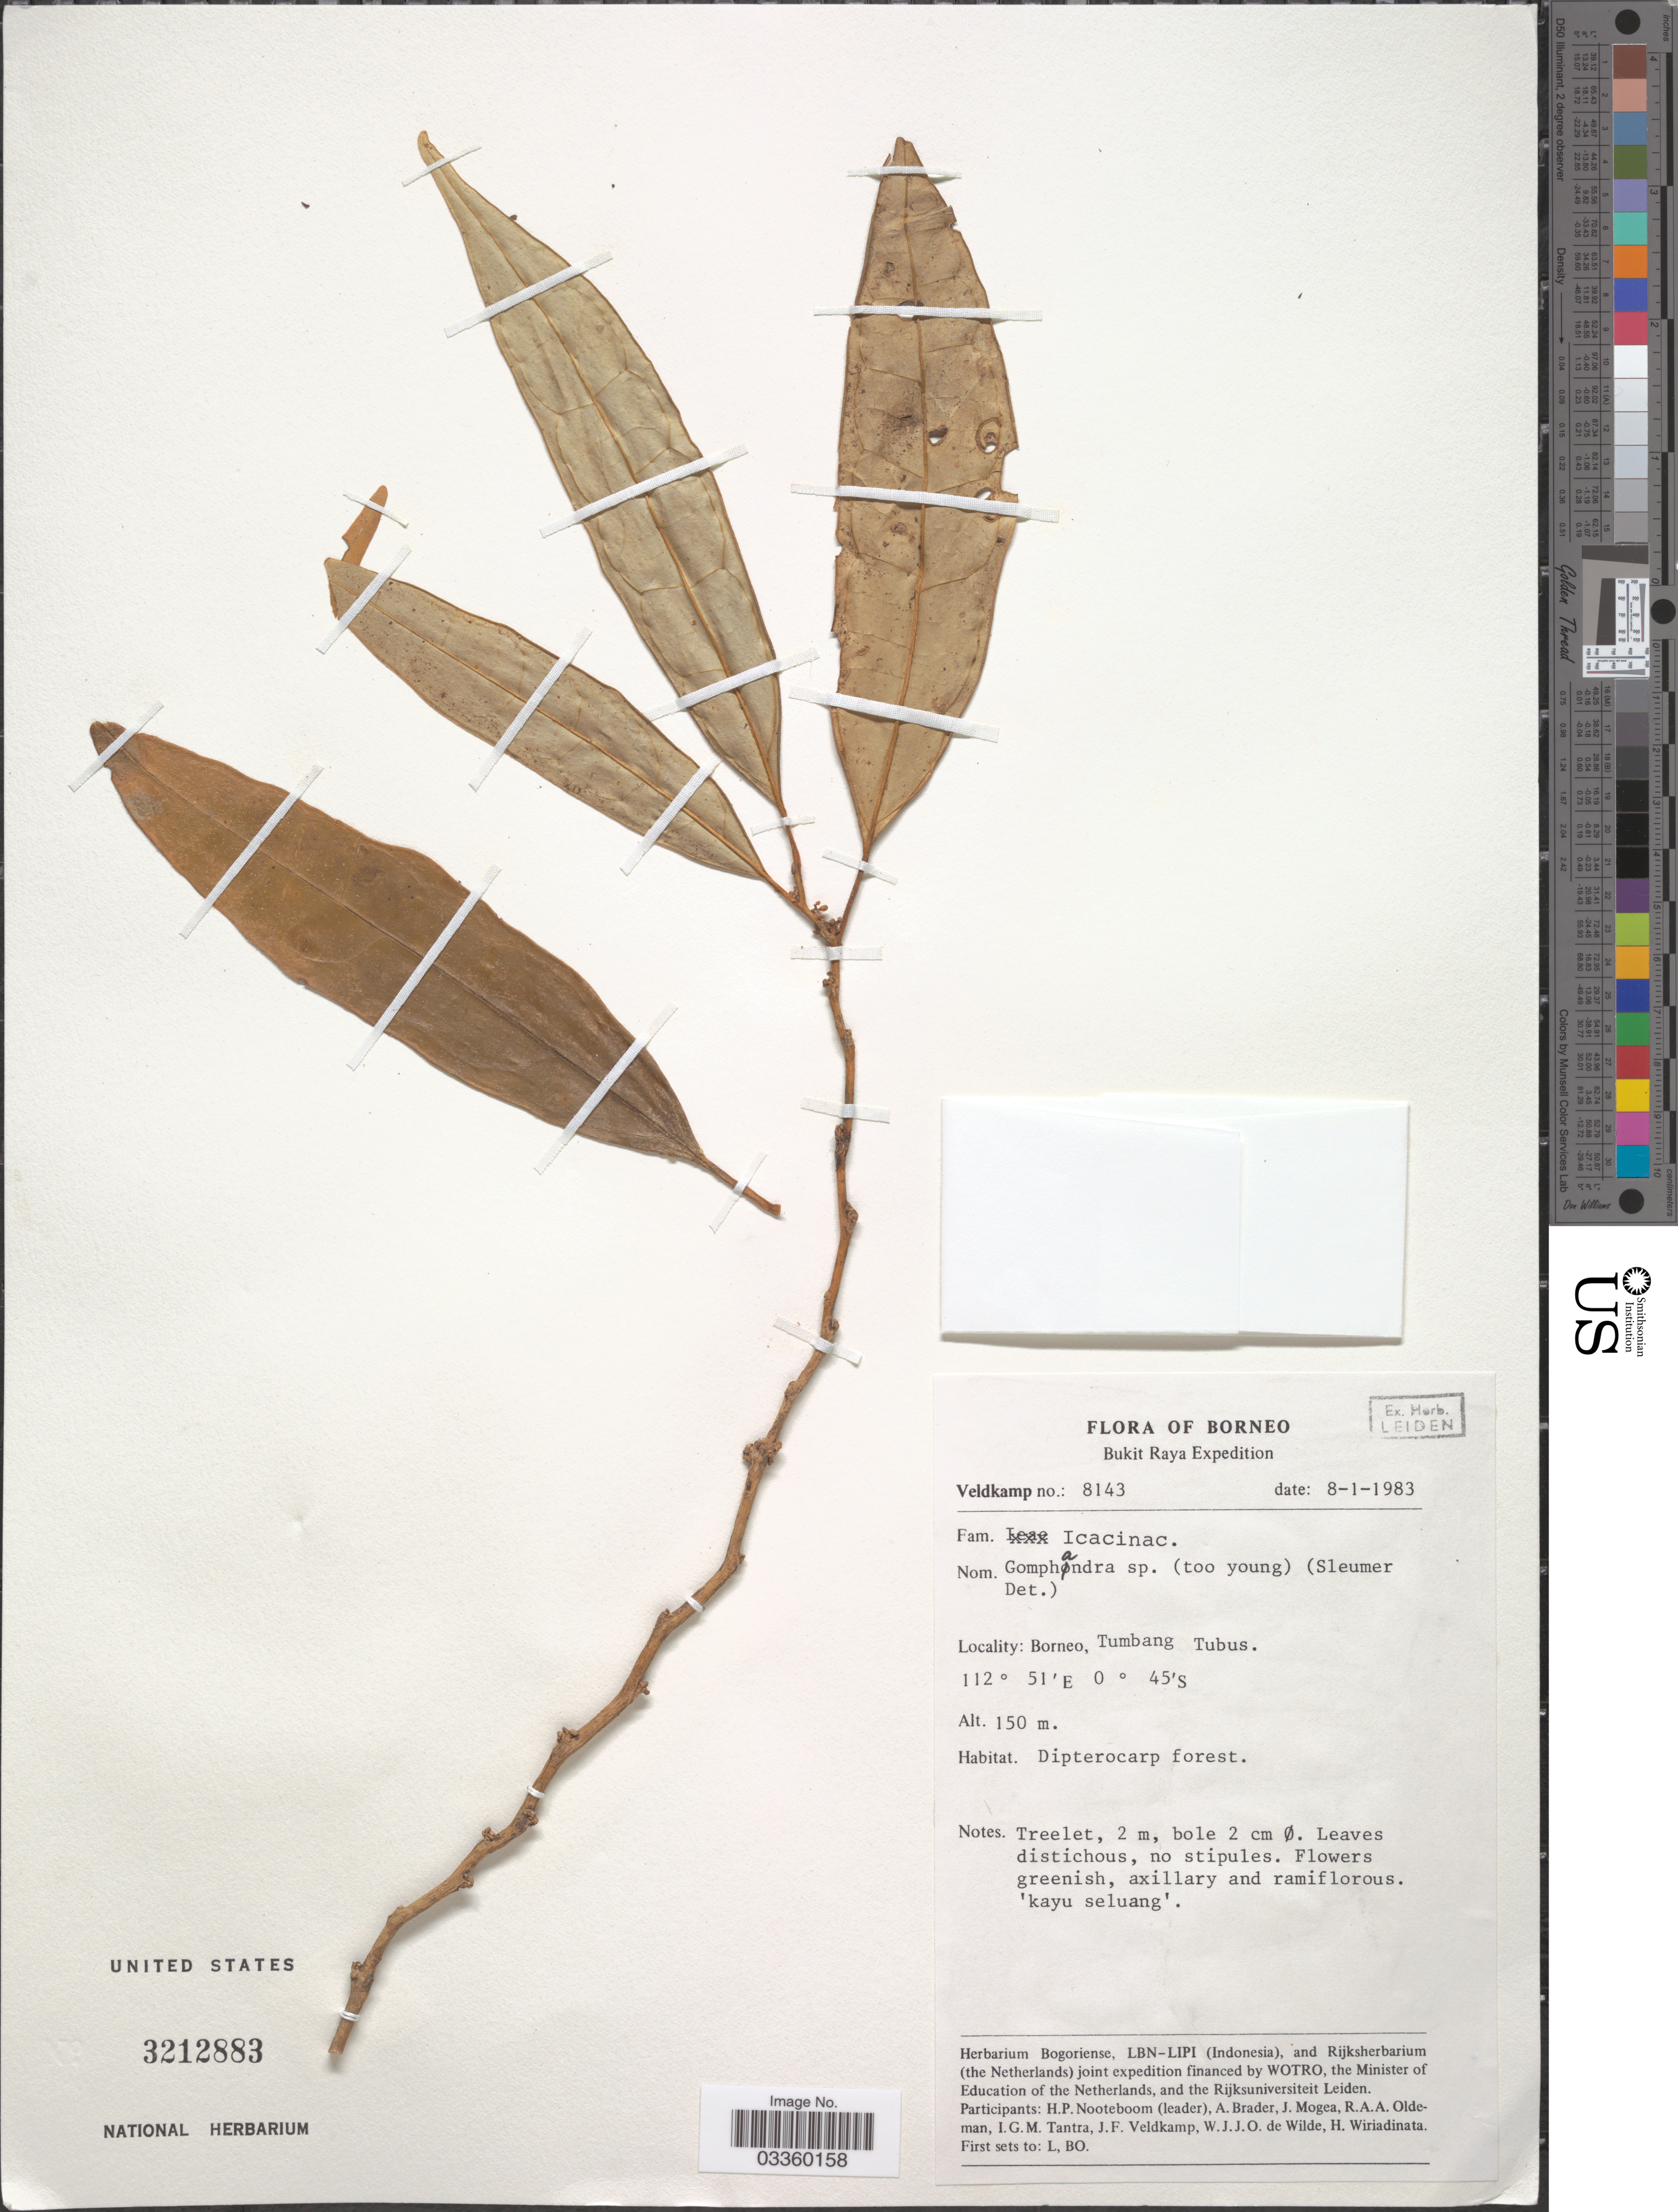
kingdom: Plantae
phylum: Tracheophyta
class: Magnoliopsida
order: Cardiopteridales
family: Stemonuraceae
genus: Gomphandra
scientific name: Gomphandra sp.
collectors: J. F. Veldkamp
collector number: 8143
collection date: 1983-01-08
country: Indonesia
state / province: Kalimantan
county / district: Central Kalimantan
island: Borneo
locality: Tumbang Tubus.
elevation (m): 150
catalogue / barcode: US 3212883